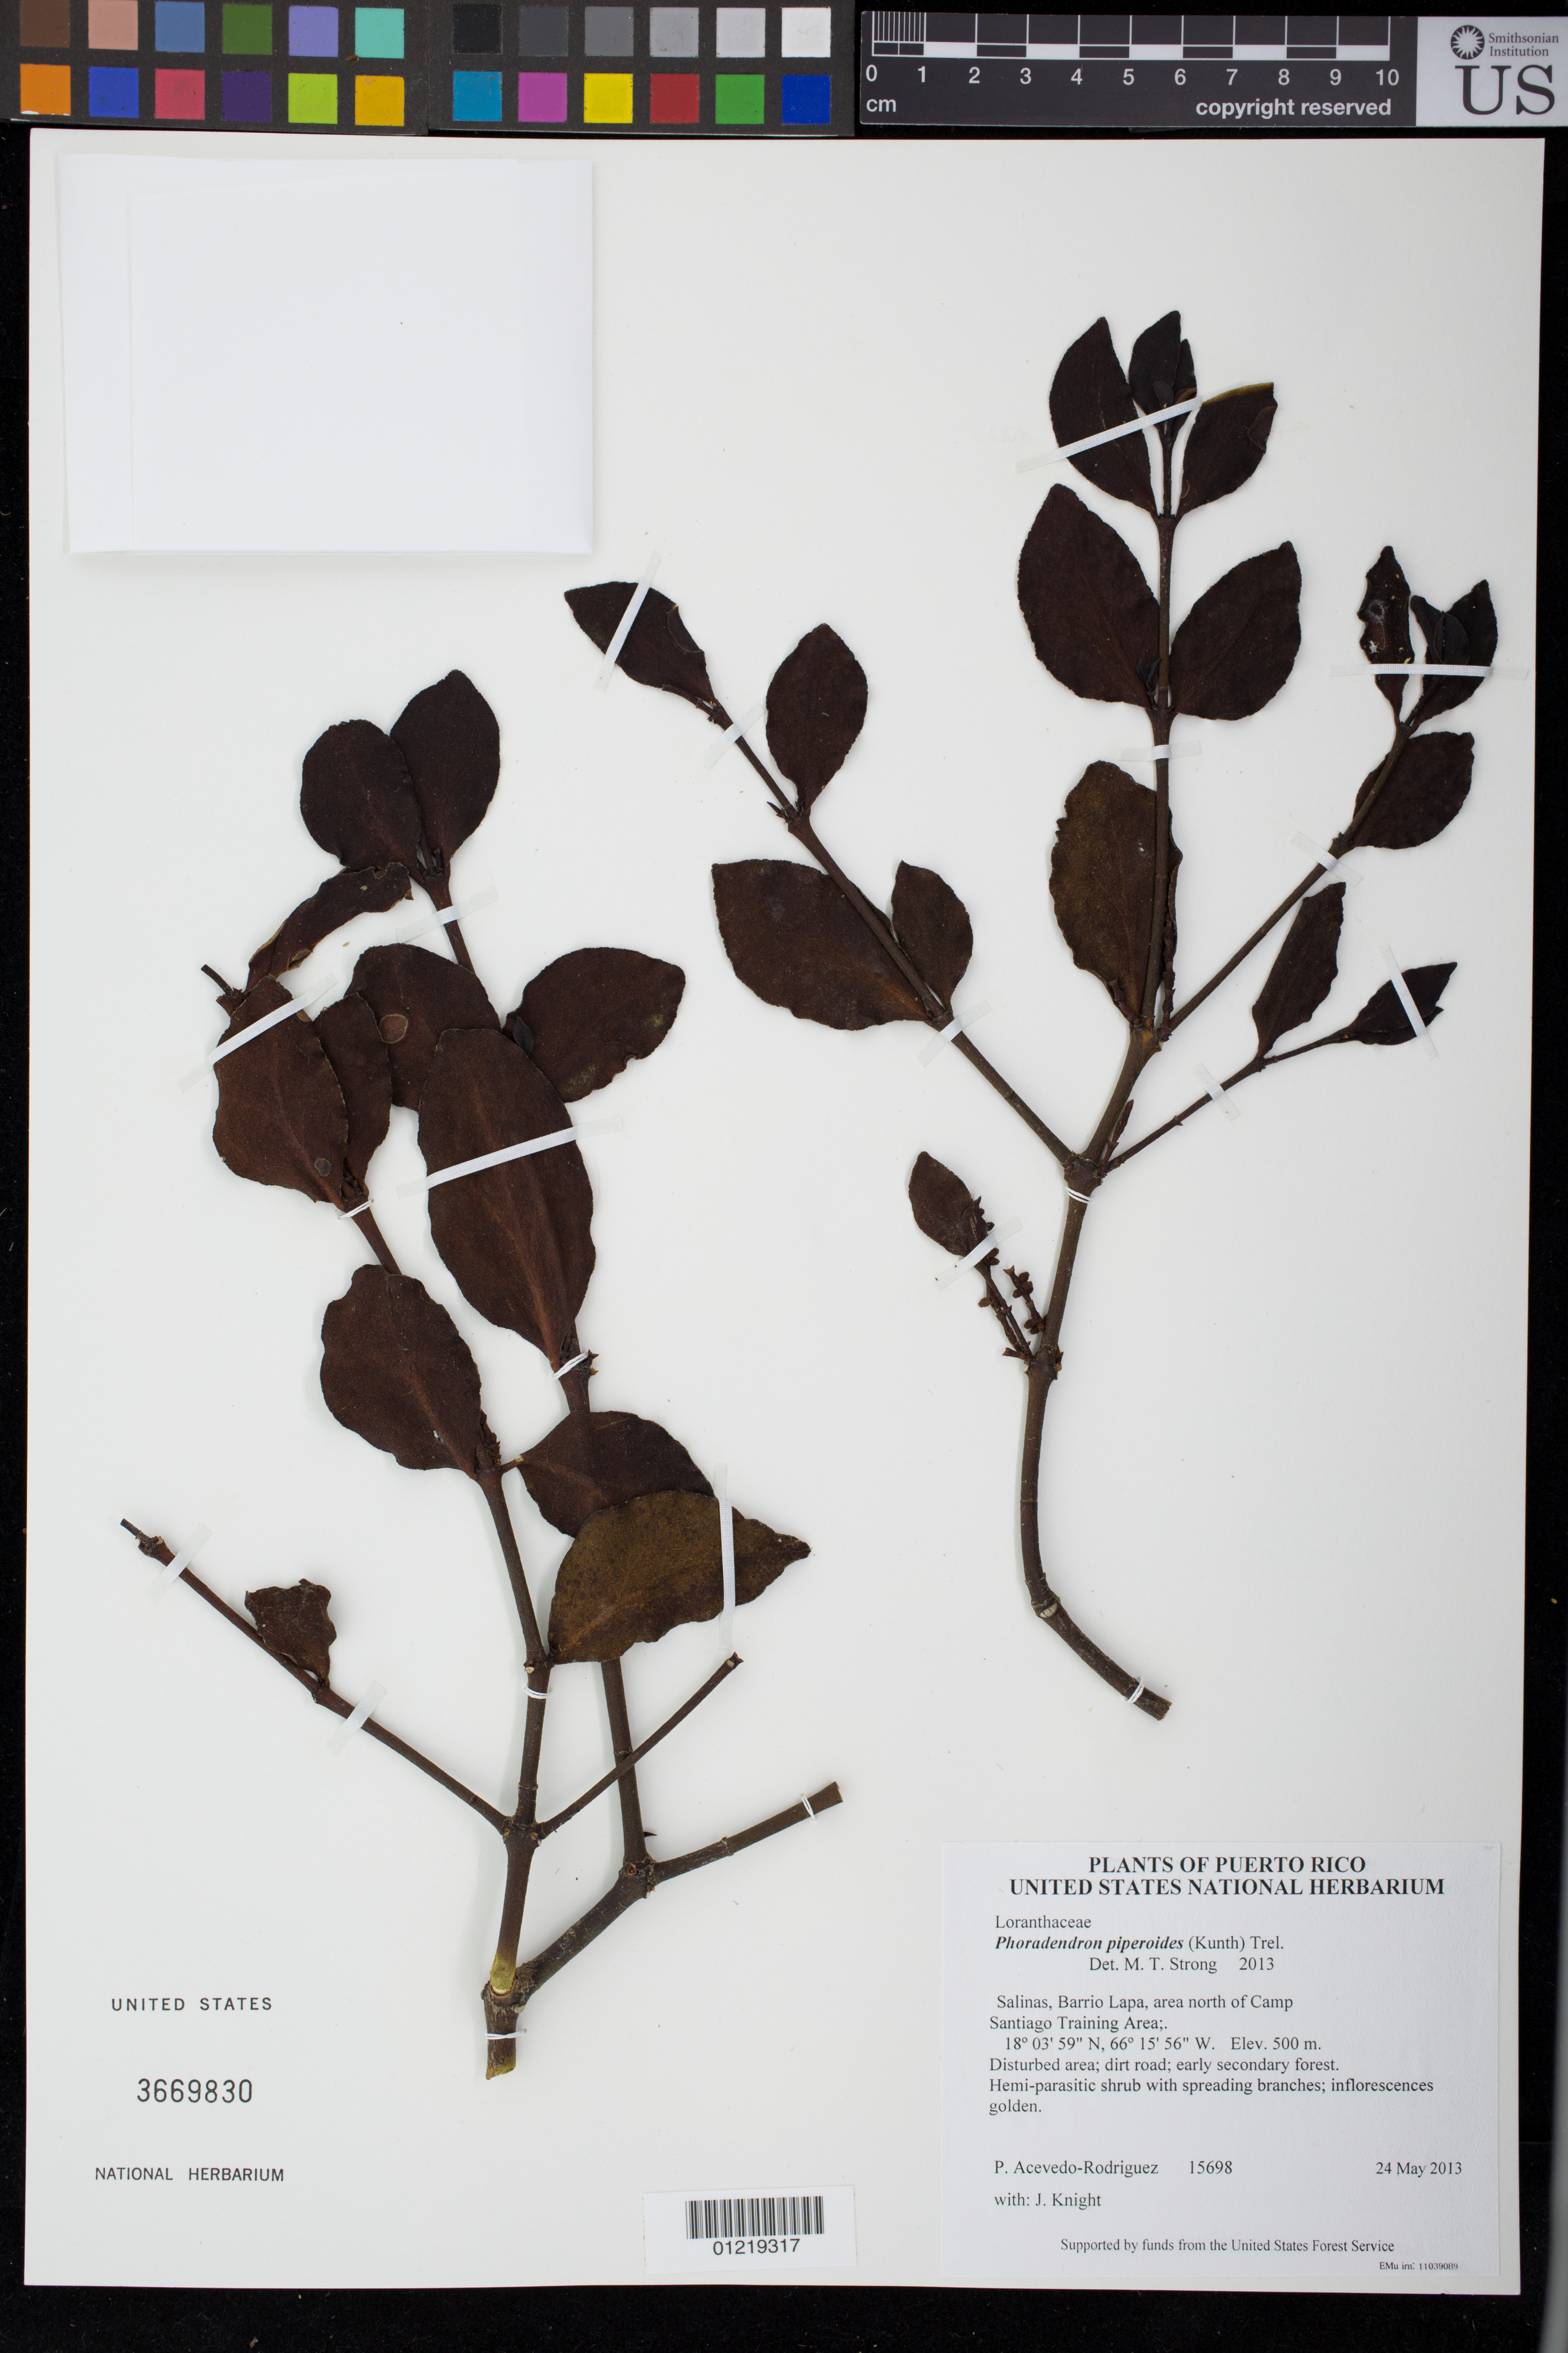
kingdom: Plantae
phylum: Tracheophyta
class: Magnoliopsida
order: Santalales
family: Viscaceae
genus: Phoradendron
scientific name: Phoradendron piperoides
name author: (Kunth) Trel.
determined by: Strong, M. T., (US), Smithsonian Institution - National Museum of Natural History (UNITED STATES)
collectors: P. Acevedo-Rodr. & J. Knight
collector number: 15698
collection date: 2013-05-24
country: Puerto Rico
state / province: Salinas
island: Puerto Rico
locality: Barrio Lapa, area north of Camp Santiago Training Area.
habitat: Disturbed area; dirt road; early secondary forest.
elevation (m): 500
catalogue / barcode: US 3669830